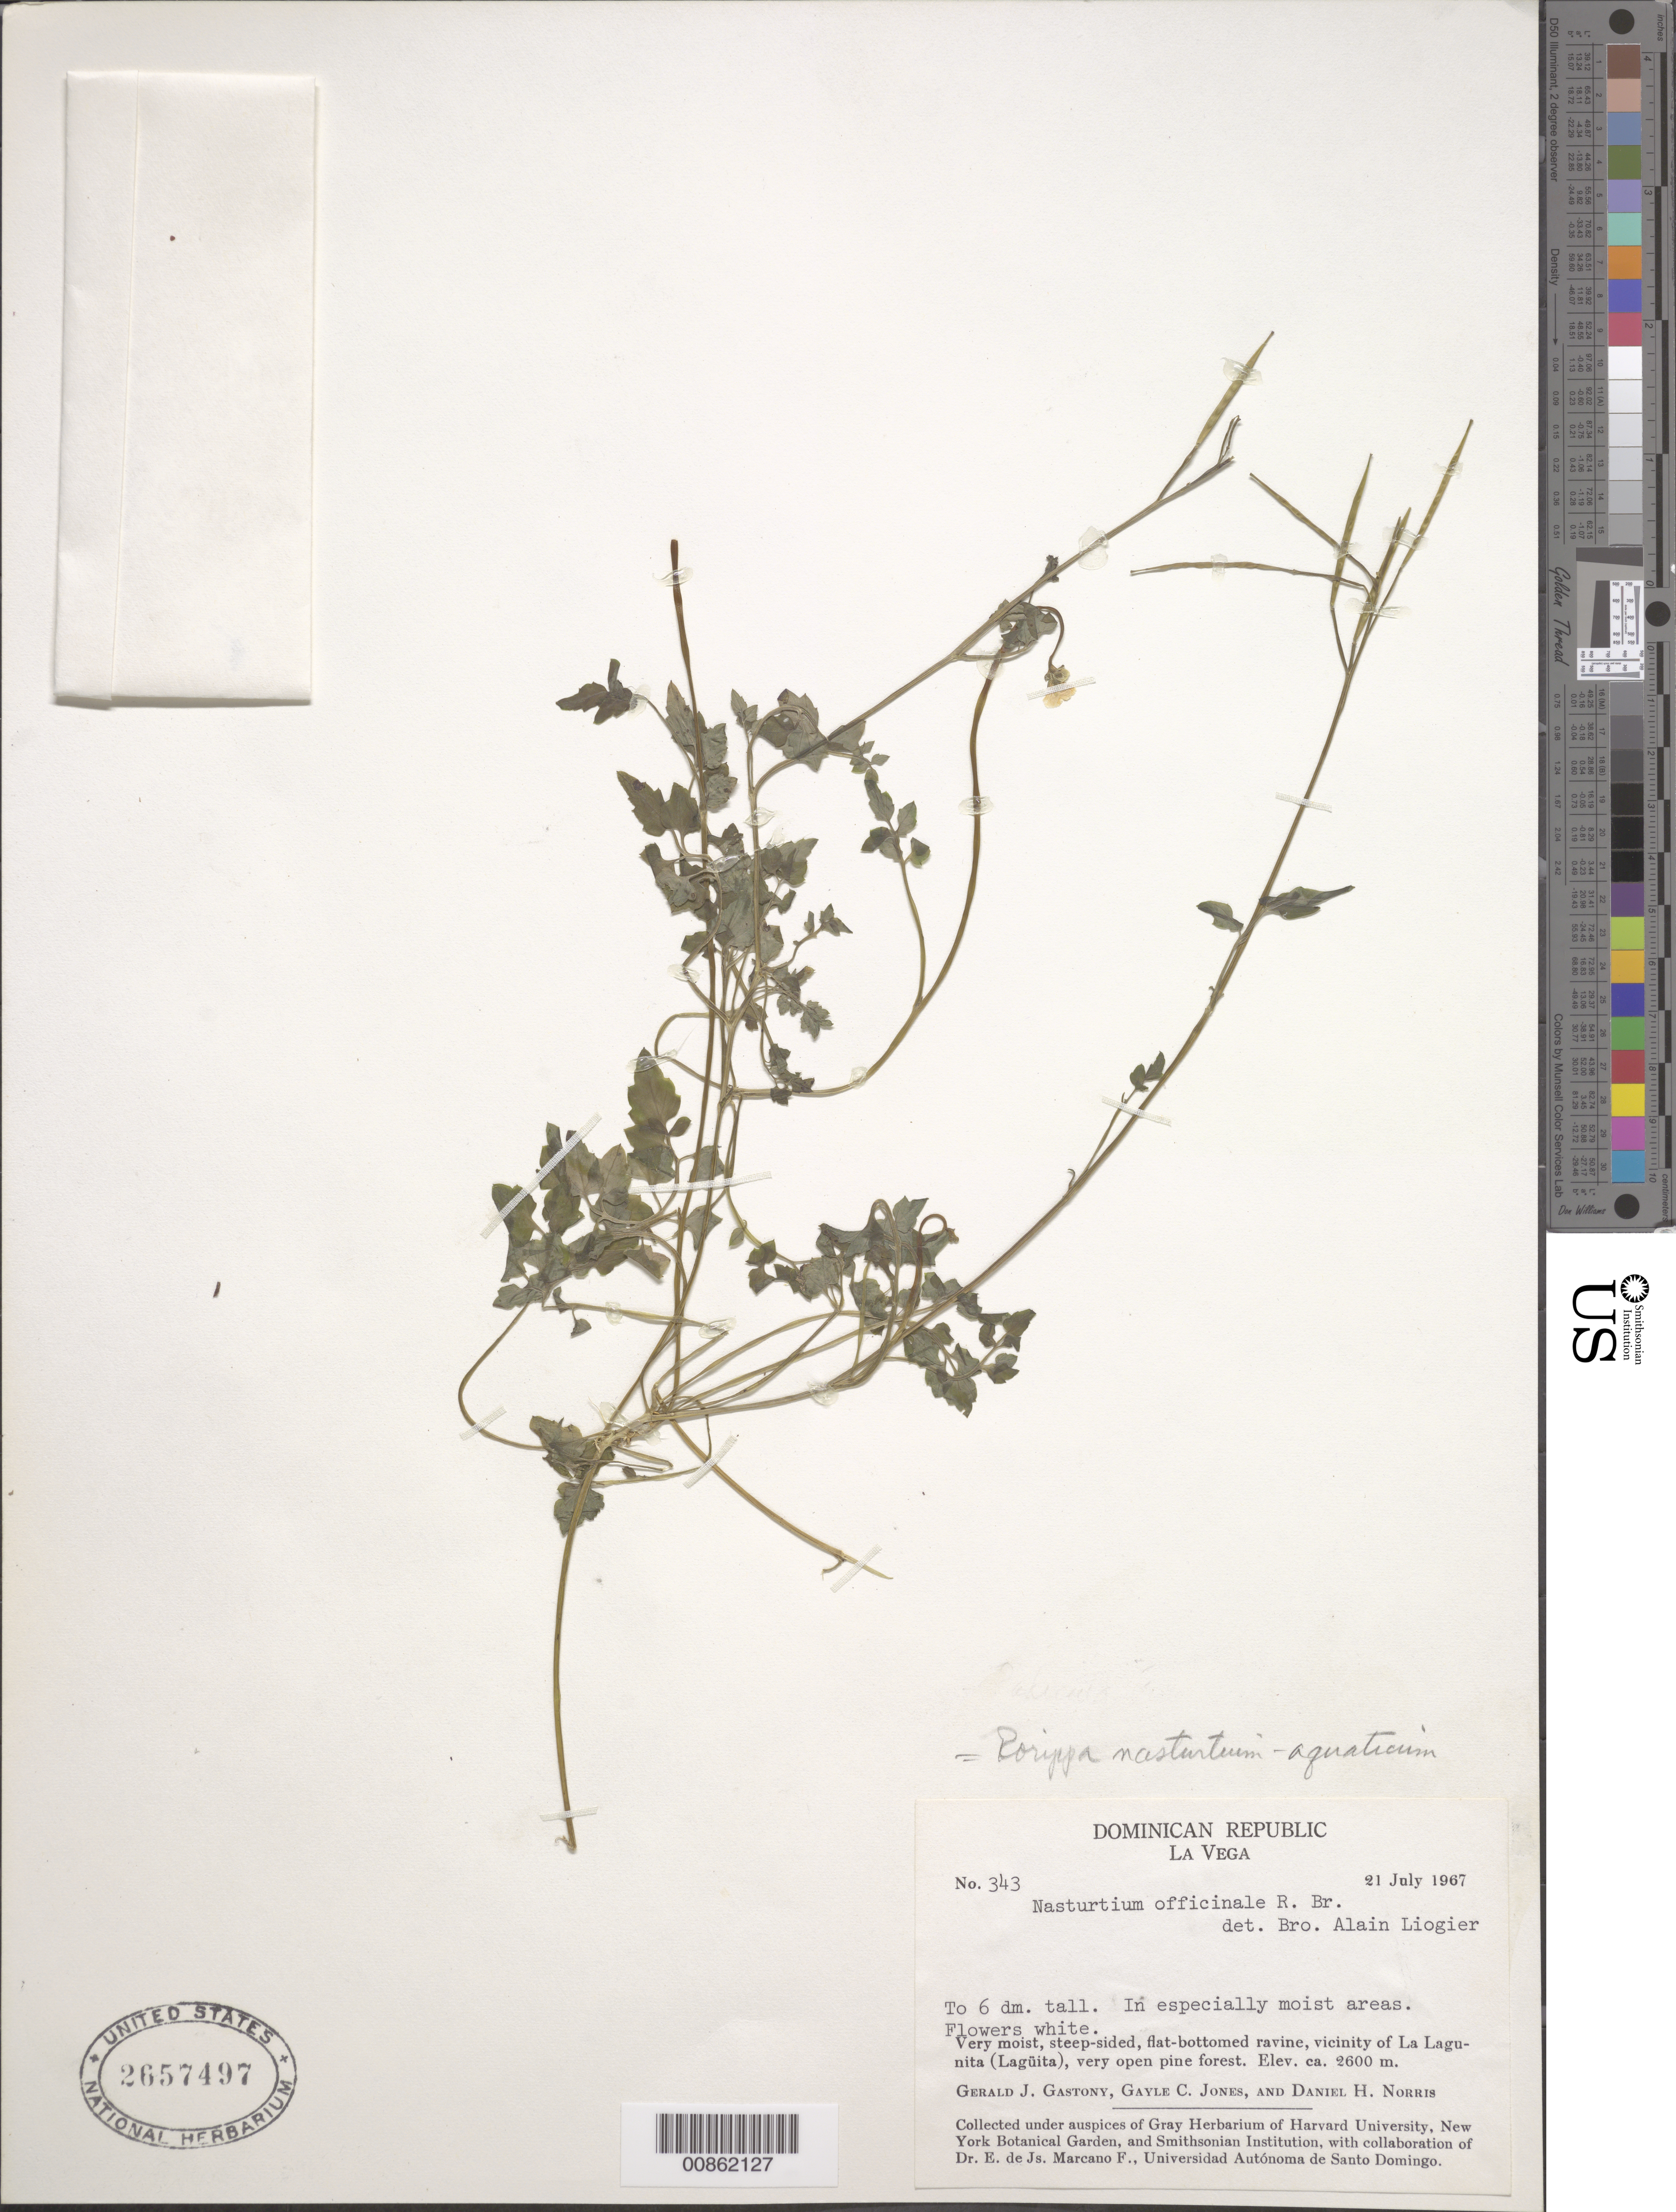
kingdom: Plantae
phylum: Tracheophyta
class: Magnoliopsida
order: Brassicales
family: Brassicaceae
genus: Cardamine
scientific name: Cardamine sp.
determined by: Strong, Mark T., (BOT), Smithsonian Institution - National Museum of Natural History (UNITED STATES)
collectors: G. Gastony, G. C. Jones & D. H. Norris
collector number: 343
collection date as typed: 21 Jul 1967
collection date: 1967-07-21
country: Dominican Republic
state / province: La Vega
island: Hispaniola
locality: Vicinity of La Lagunita (Lagüita).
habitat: In specially moist areas. Very moist, steep-sided, flat-bottomed ravine, very open pine forest.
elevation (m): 2600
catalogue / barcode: US 2657497